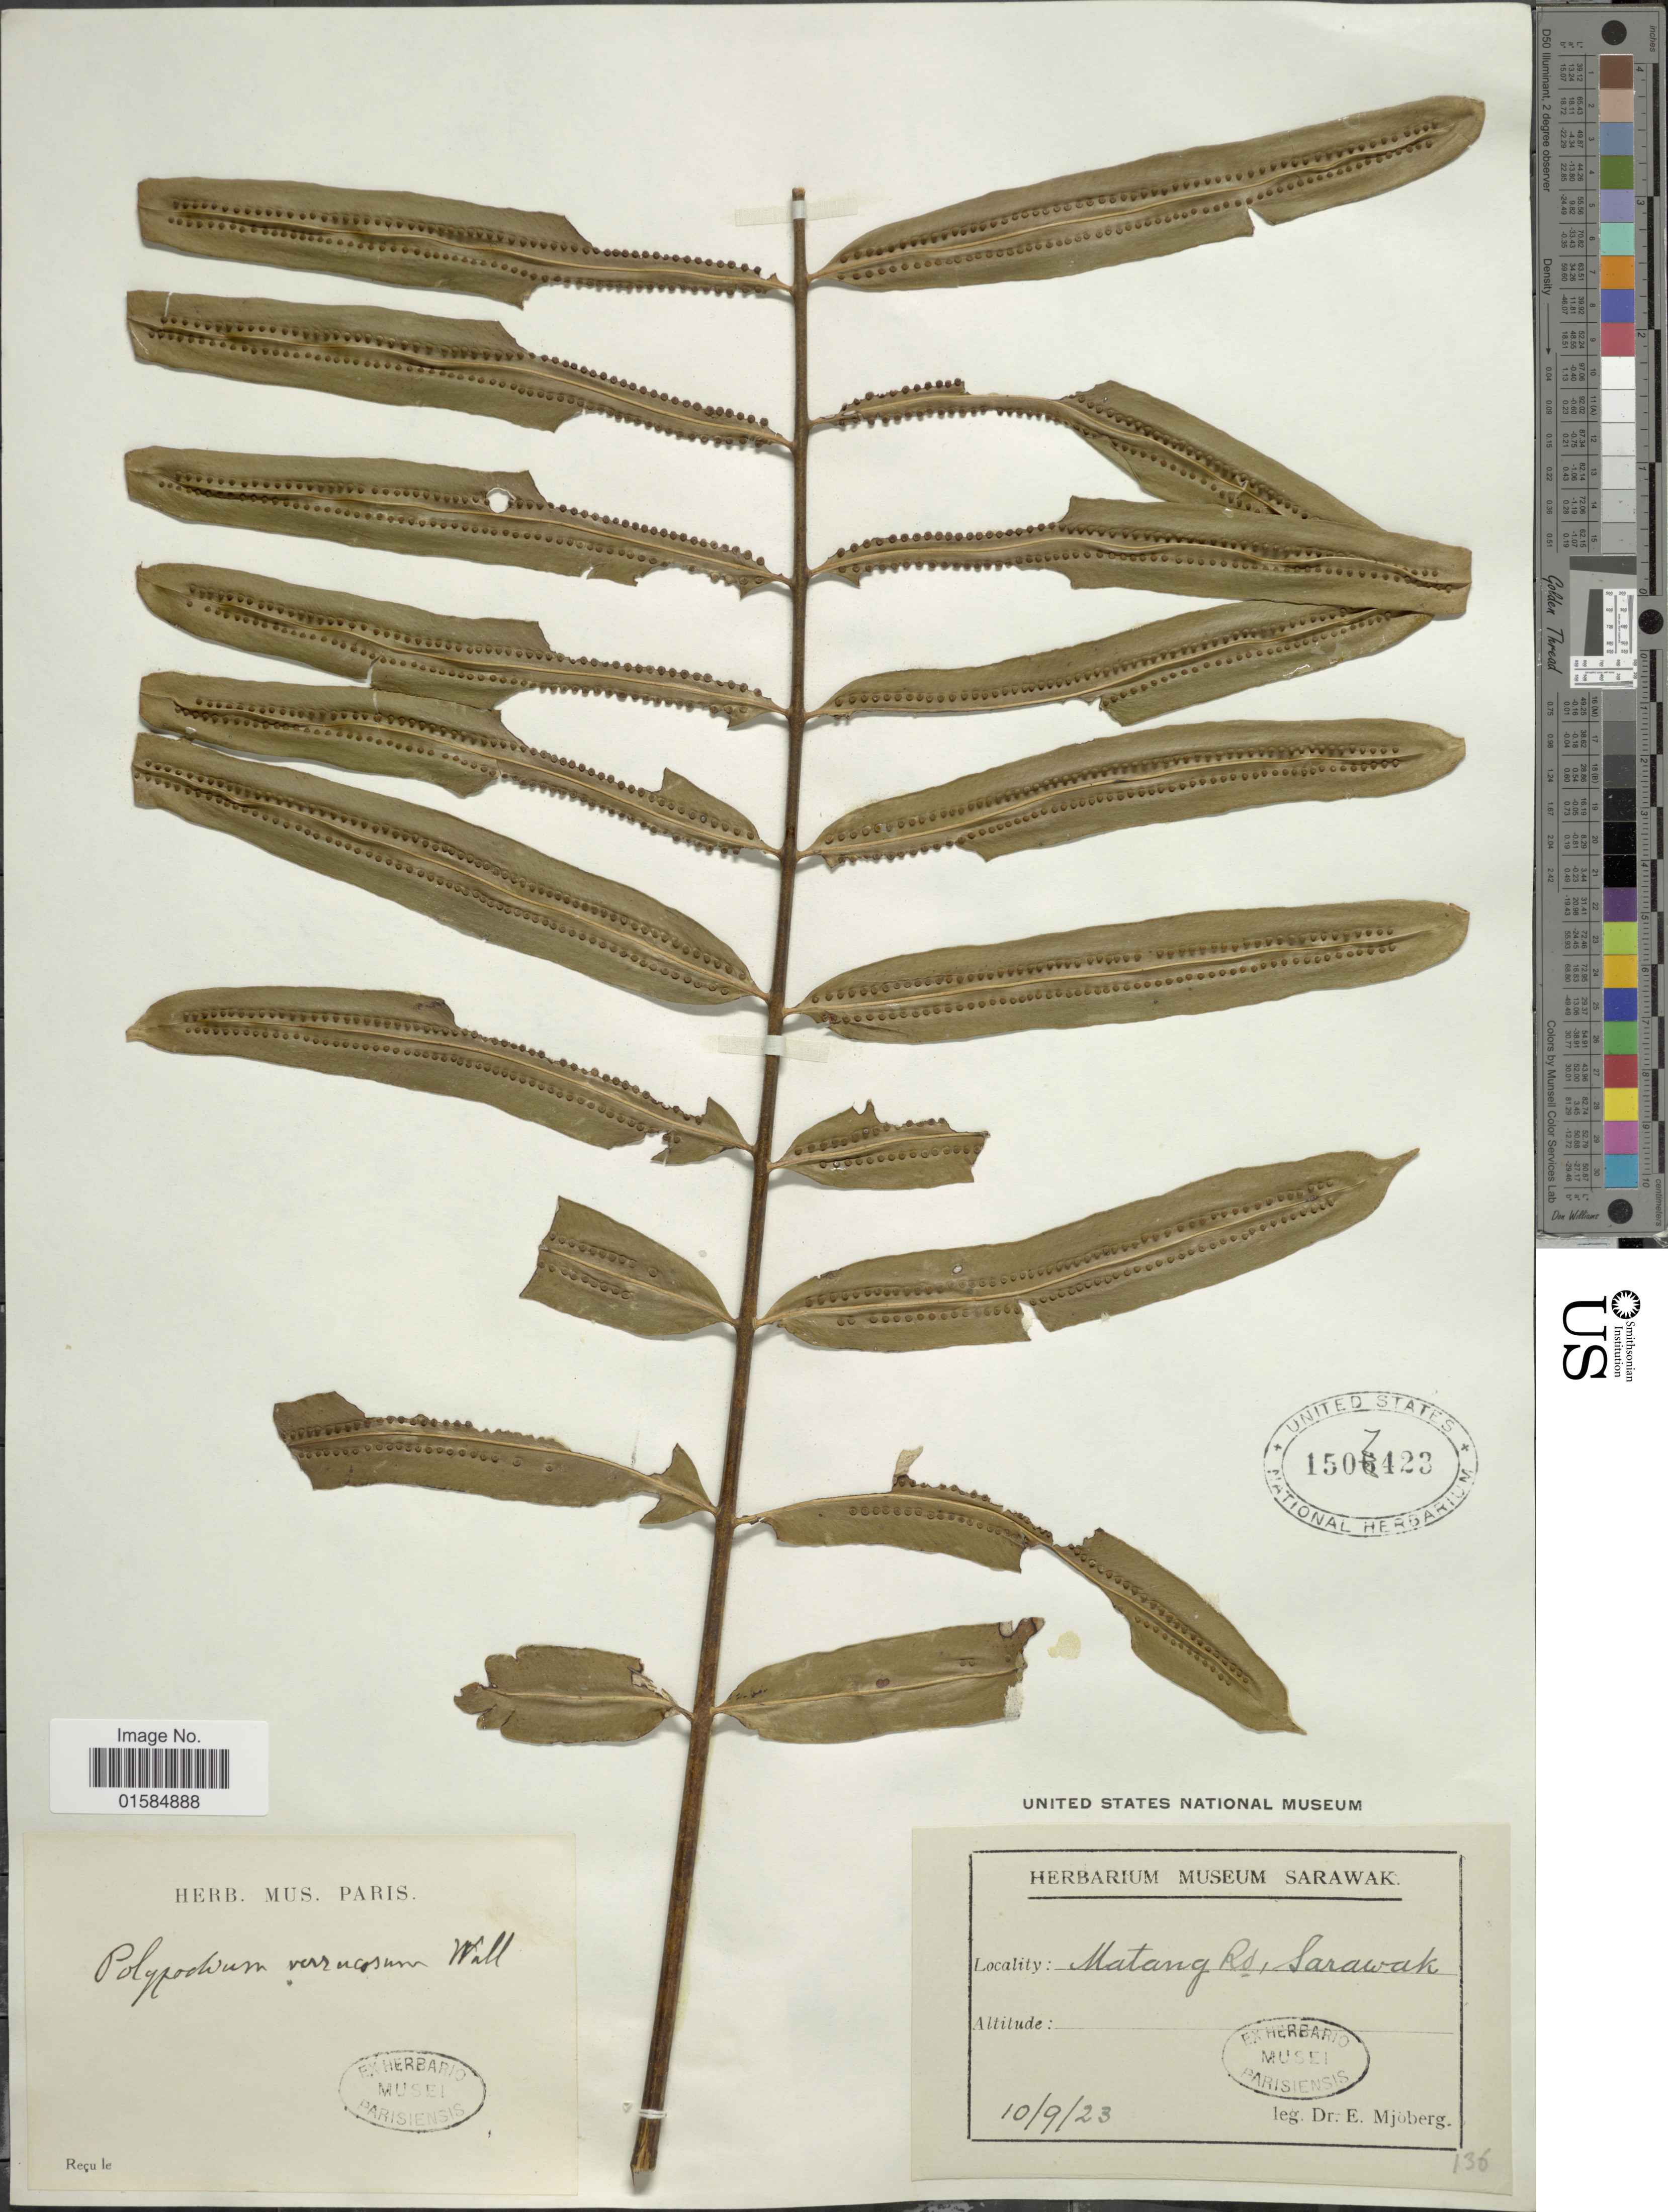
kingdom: Plantae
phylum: Tracheophyta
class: Polypodiopsida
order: Polypodiales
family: Polypodiaceae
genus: Goniophlebium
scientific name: Goniophlebium percussum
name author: (Cauv.) W.H. Wagner & Grether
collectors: E. Mjoberg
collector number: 136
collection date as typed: Transcribed d/m/y: 10/9/23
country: Malaysia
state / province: Sarawak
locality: Matang Rd, Sarawak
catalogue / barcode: US 1507423